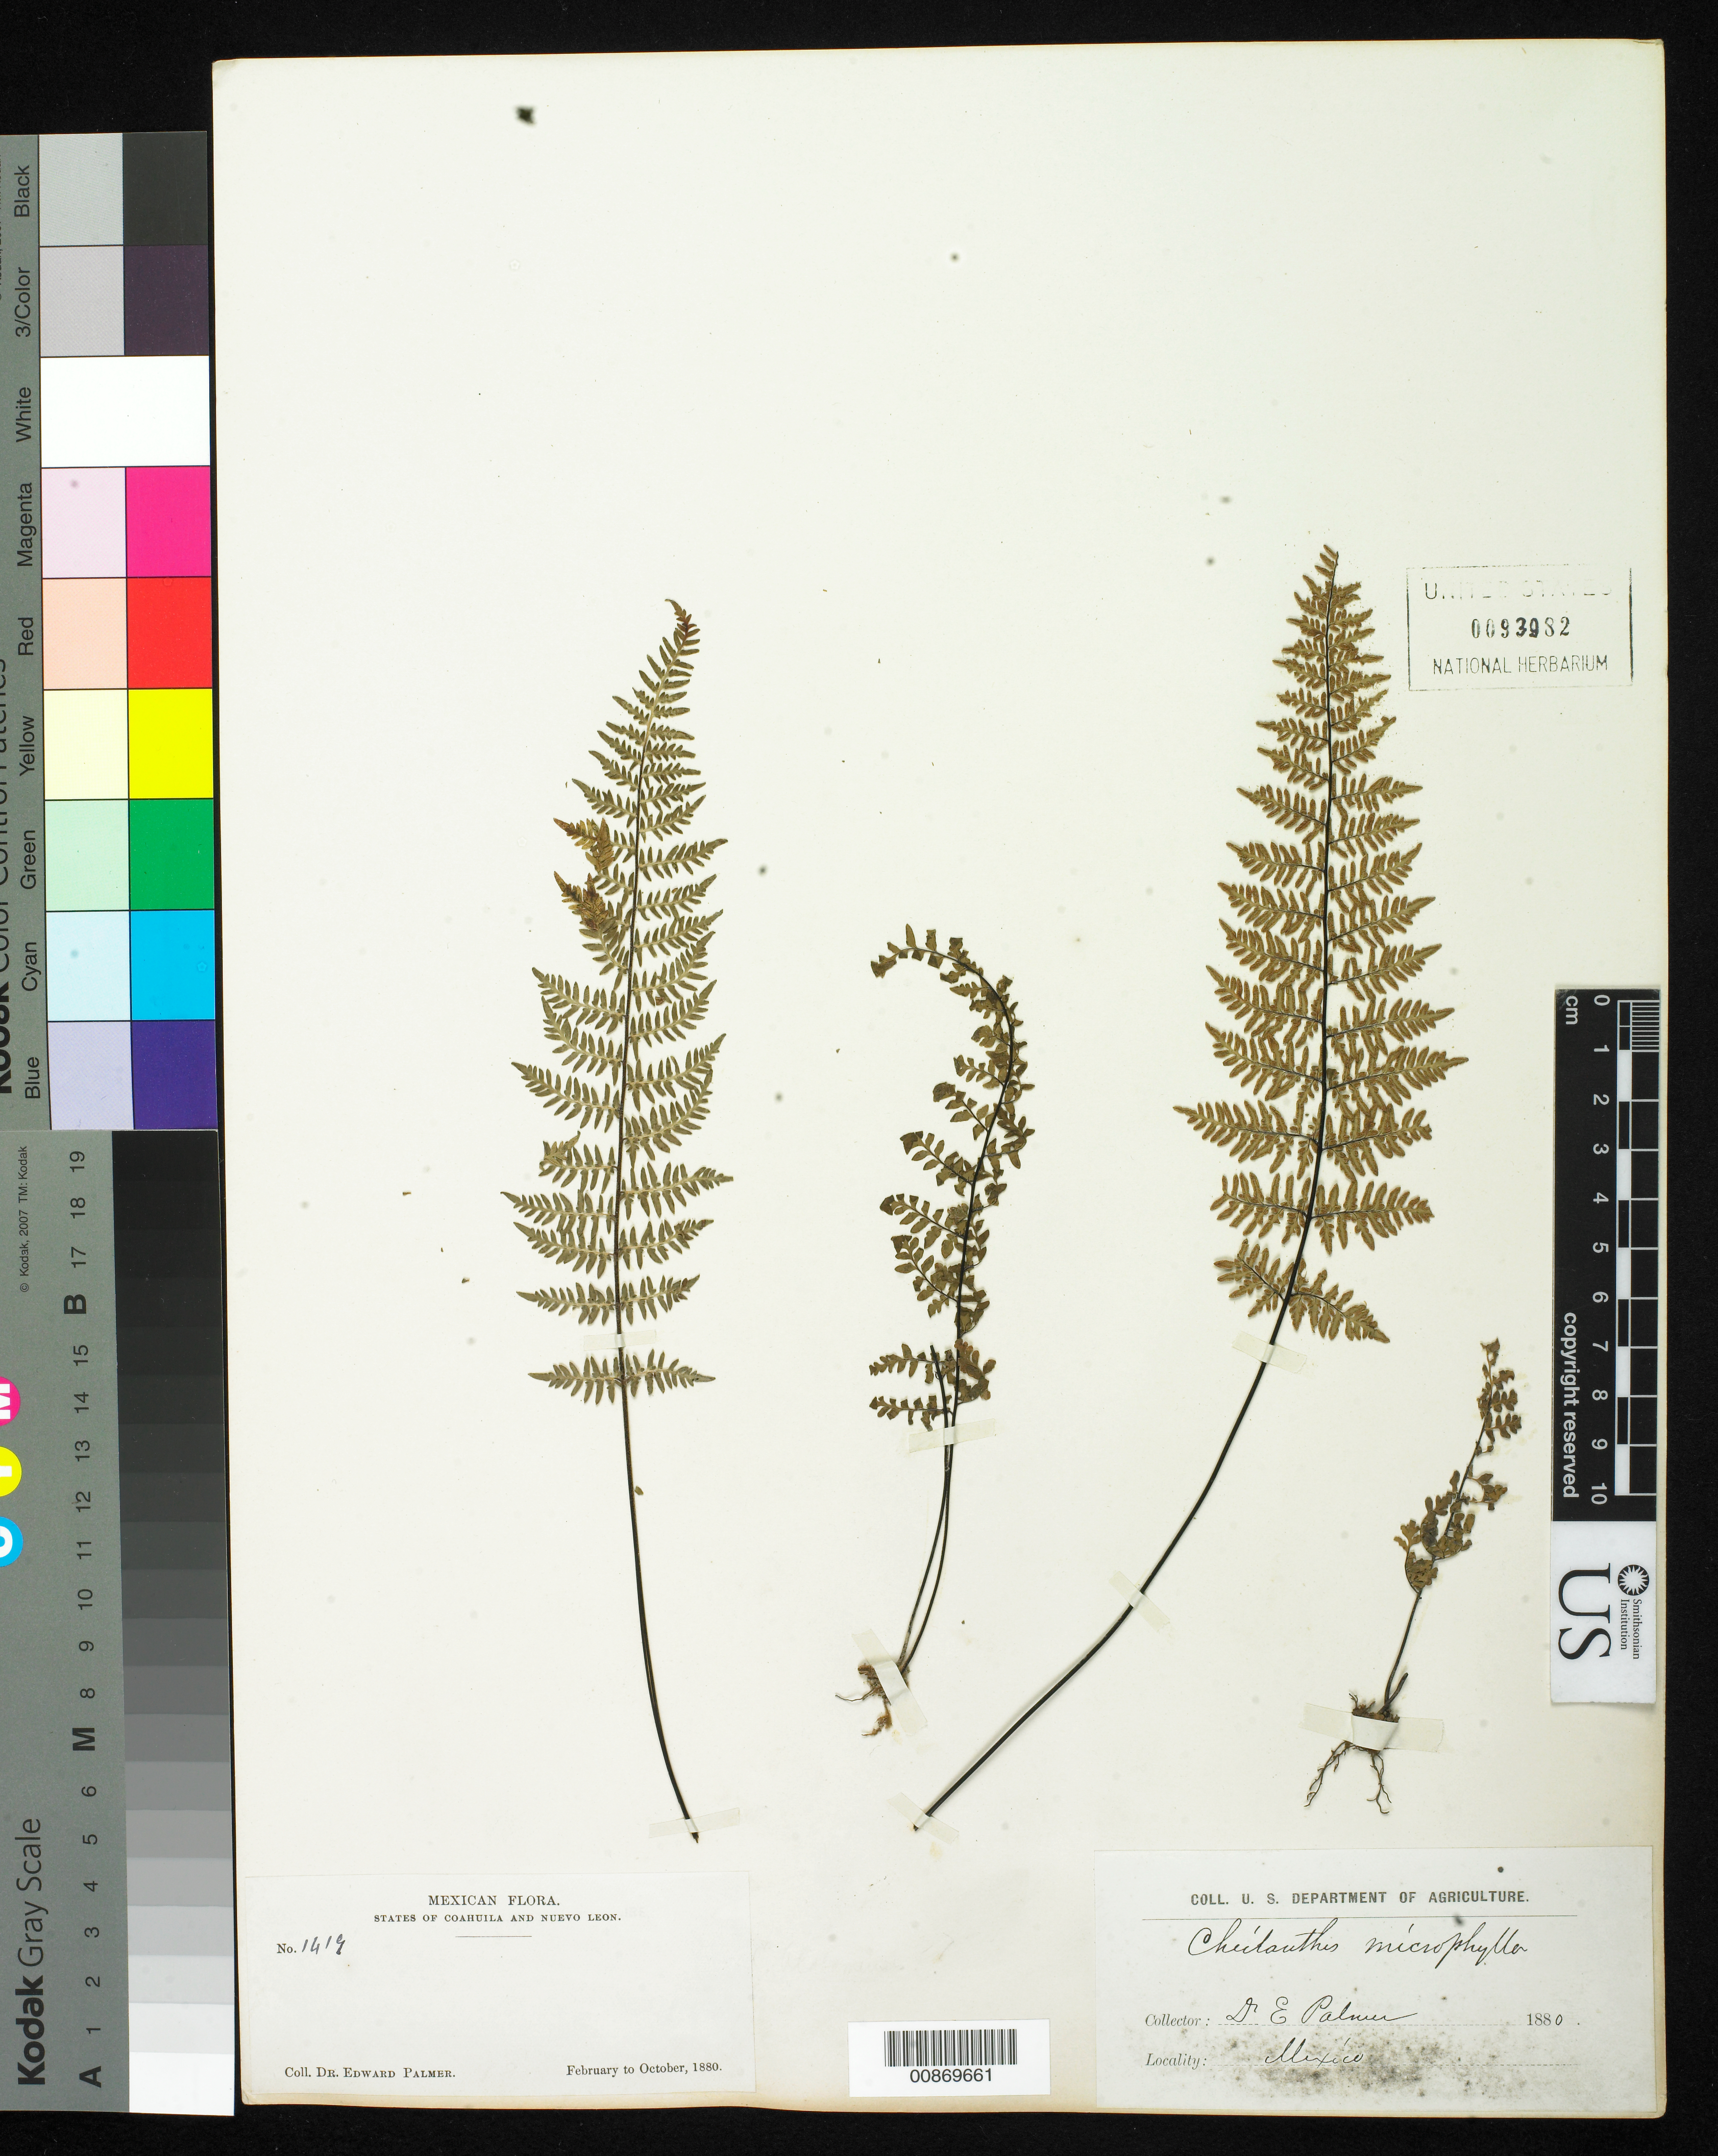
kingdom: Plantae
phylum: Tracheophyta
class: Polypodiopsida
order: Polypodiales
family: Pteridaceae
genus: Myriopteris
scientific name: Myriopteris notholaenoides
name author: (Desv.) Grusz & Windham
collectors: E. Palmer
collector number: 1419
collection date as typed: Feb 1880 to -- Oct 1880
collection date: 1880-02/1880-10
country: Mexico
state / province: Coahuila / Nuevo León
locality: States of Coahuila and Nuevo León.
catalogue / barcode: US 93982